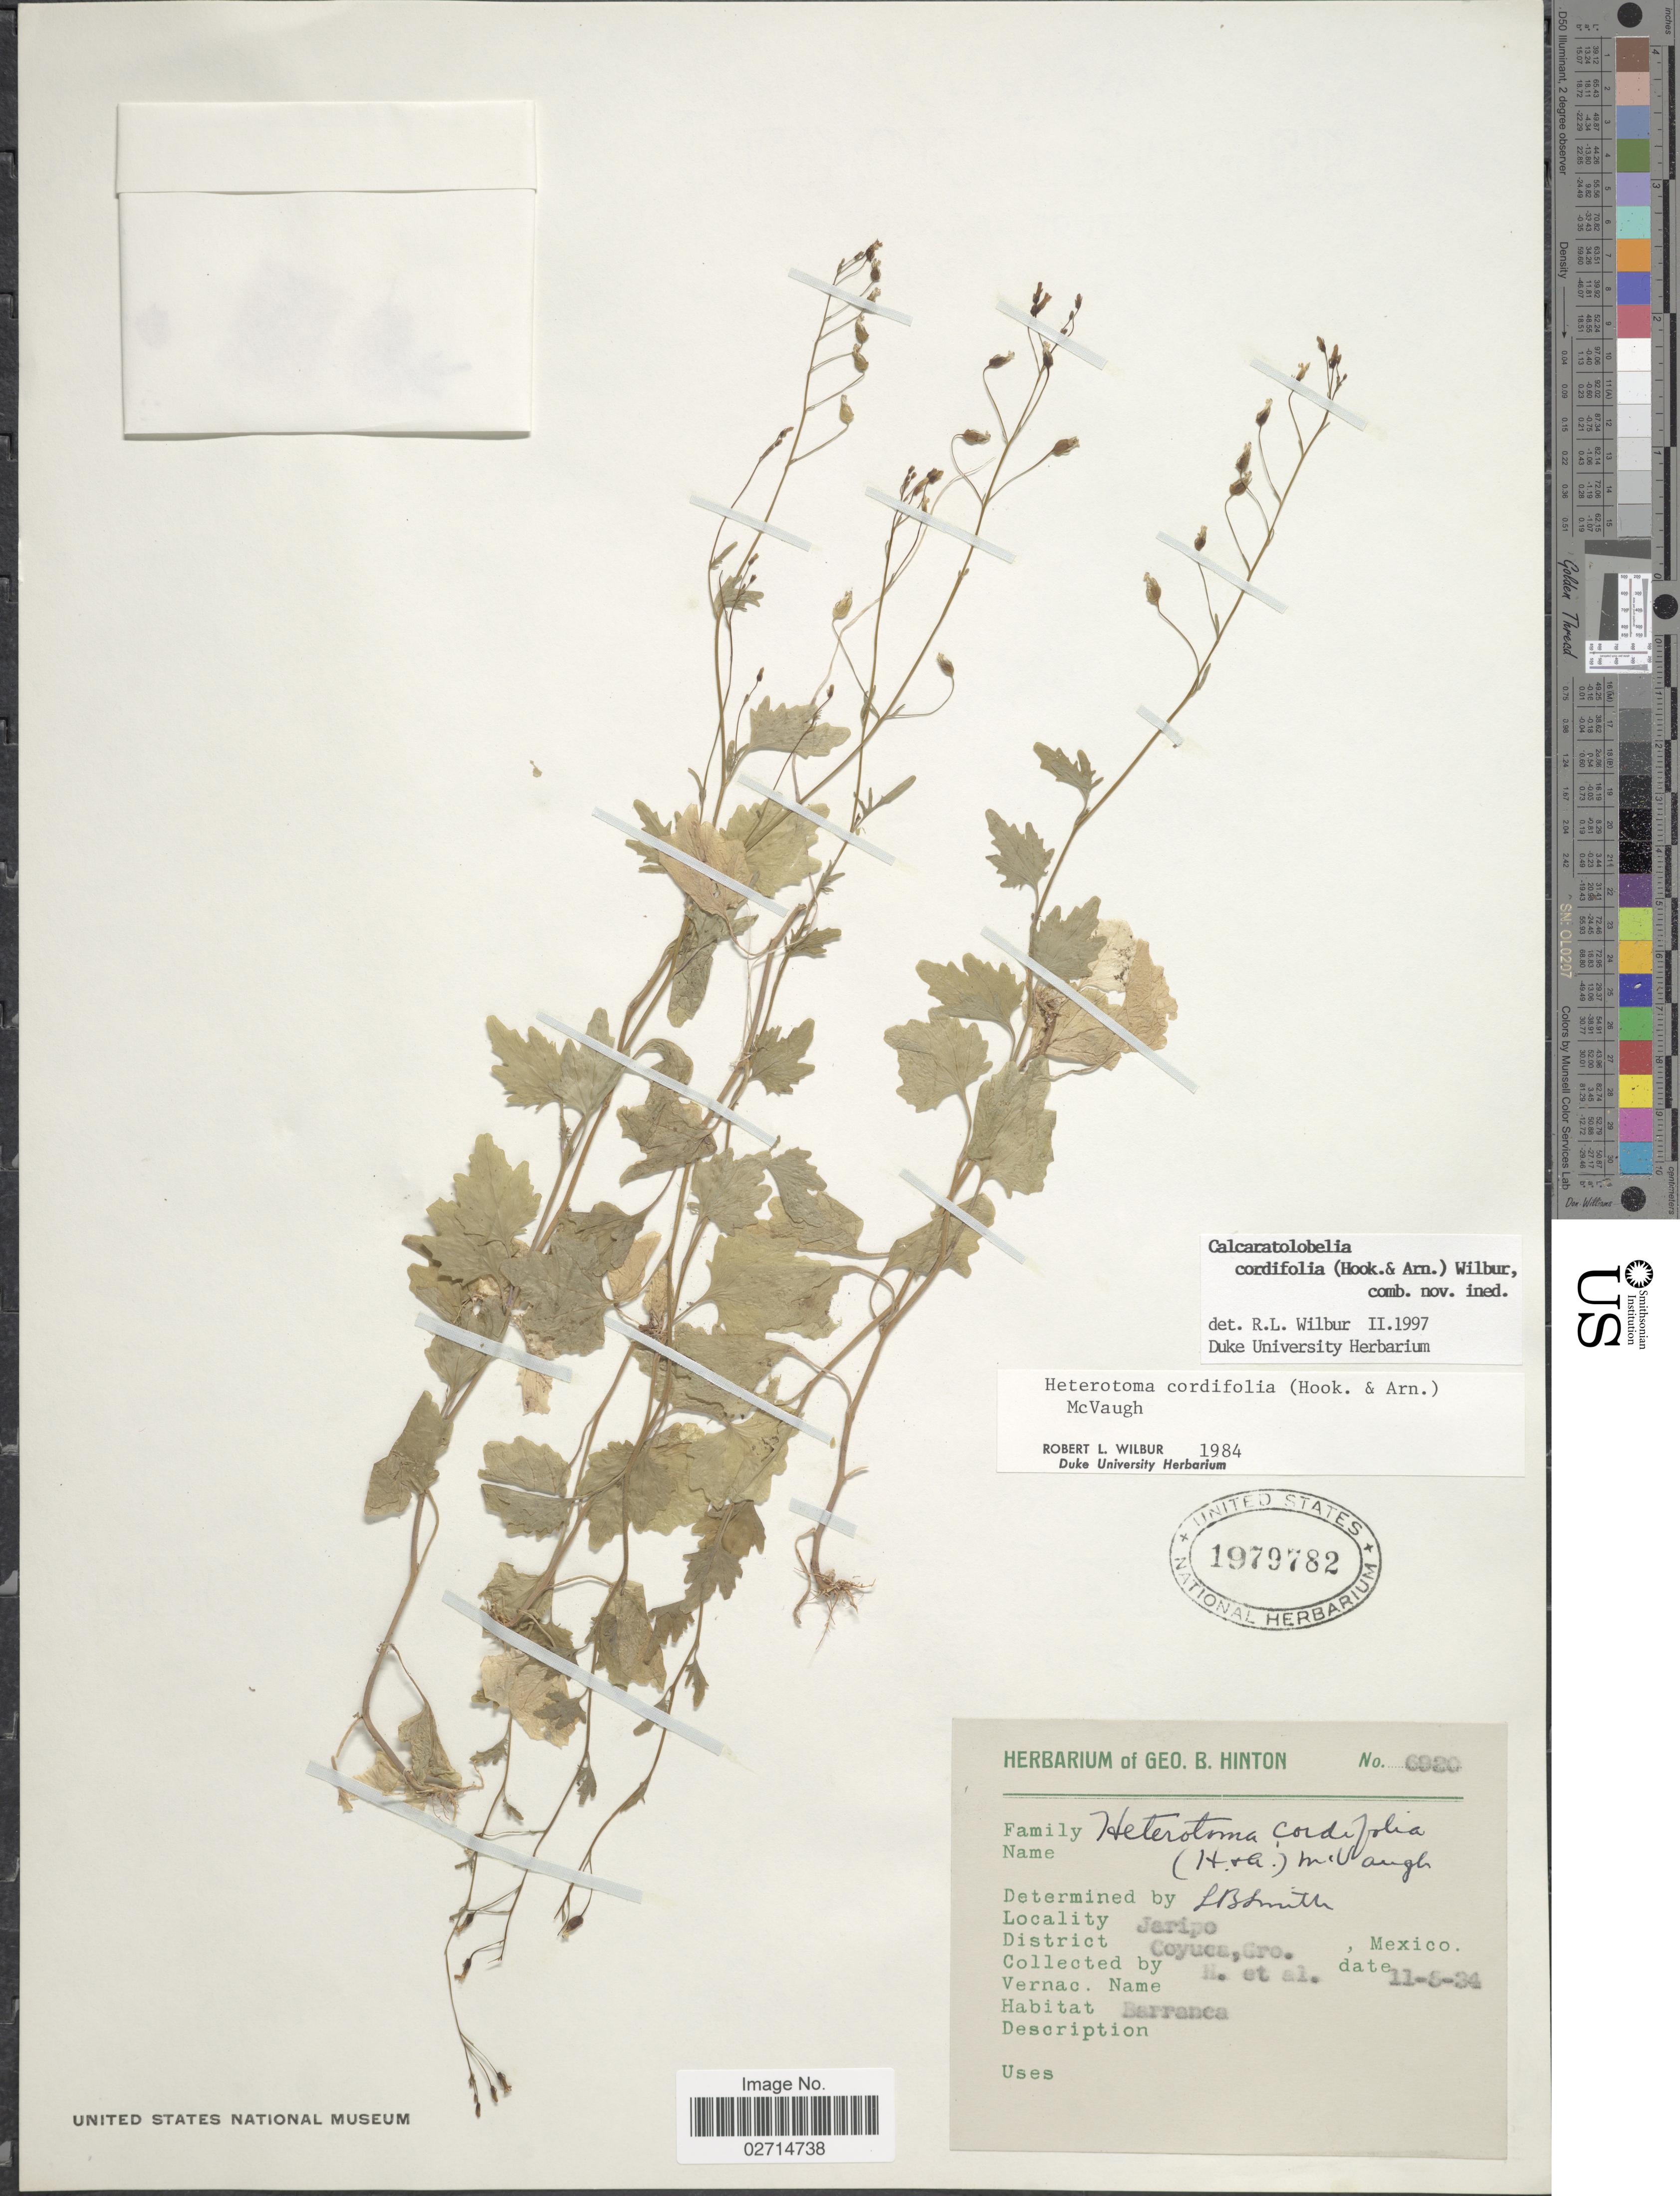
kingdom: Plantae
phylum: Tracheophyta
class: Magnoliopsida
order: Asterales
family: Campanulaceae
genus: Lobelia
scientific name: Lobelia cordifolia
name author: Hook. & Arn.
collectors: G. B. Hinton & et al.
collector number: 6920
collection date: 1934-11-05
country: Mexico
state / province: Guerrero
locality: Jaripo. District: Coyuca, Gro.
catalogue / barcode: US 1979782